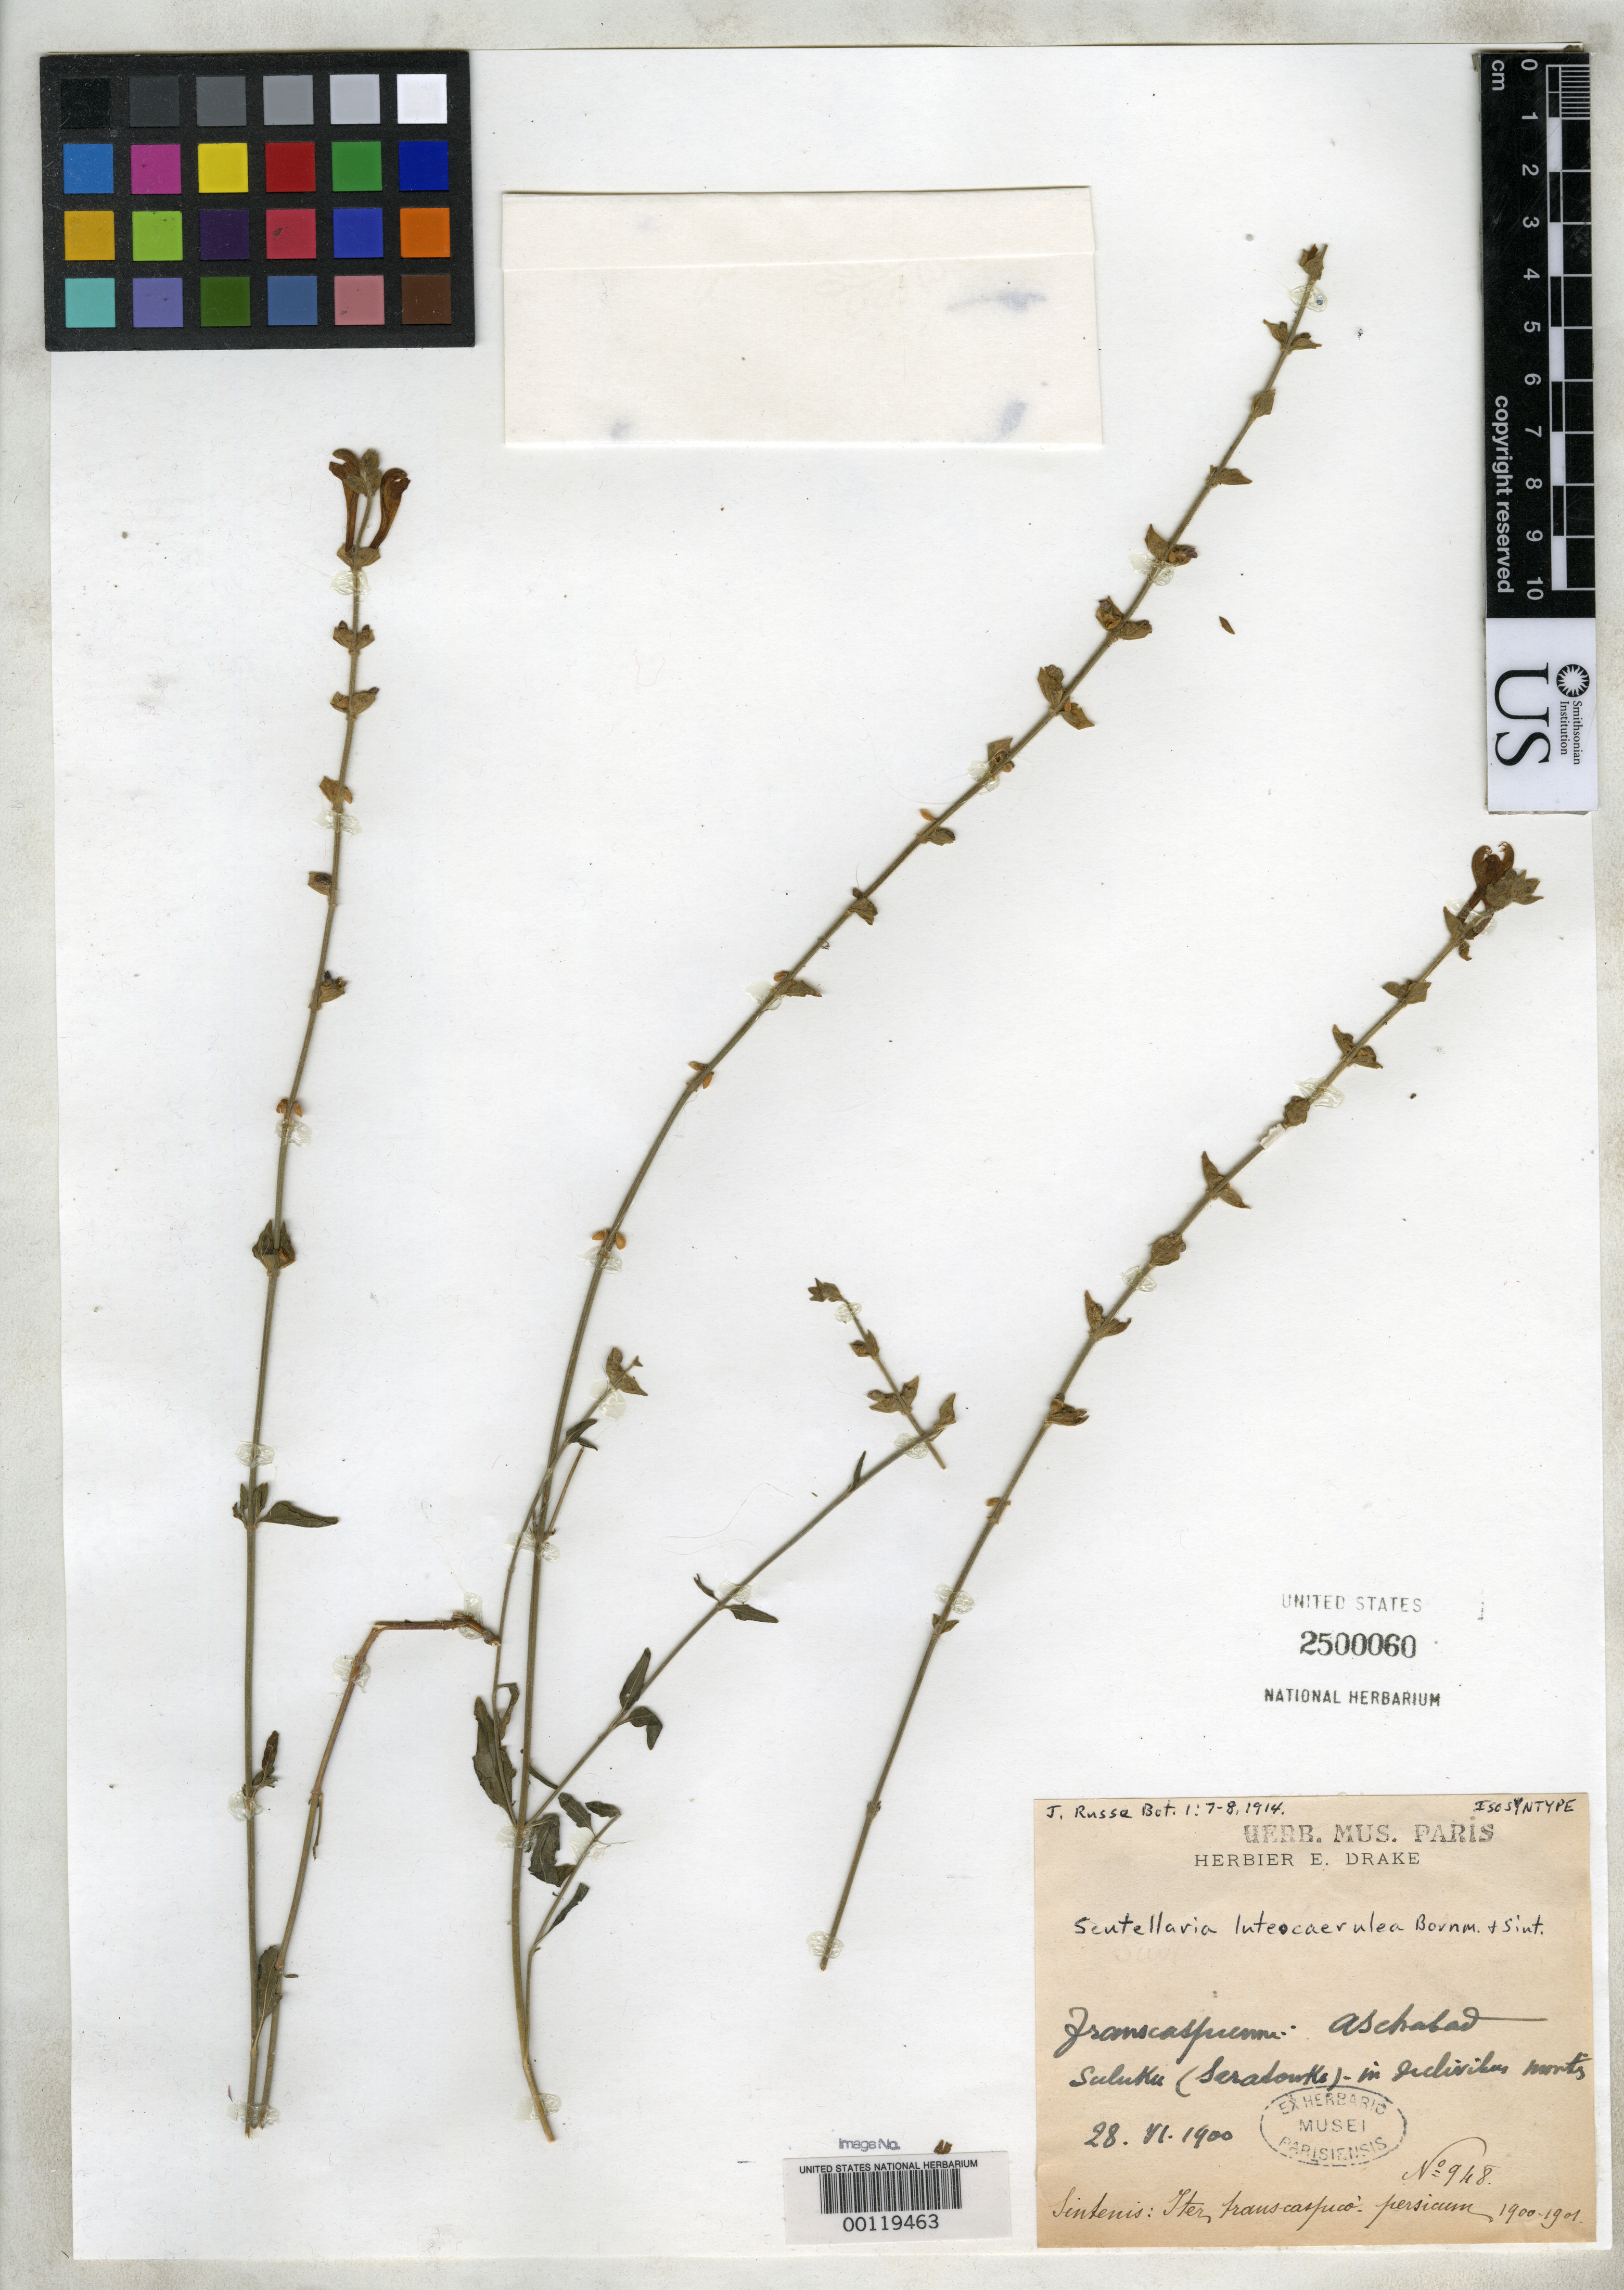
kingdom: Plantae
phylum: Tracheophyta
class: Magnoliopsida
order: Lamiales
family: Lamiaceae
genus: Scutellaria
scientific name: Scutellaria luteocaerulea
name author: Bornm. & Sint.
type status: Isosyntype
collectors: P. Sintenis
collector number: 948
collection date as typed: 28 Jun 1900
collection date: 1900-06-28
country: Turkmenistan (?)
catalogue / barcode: US 2500060